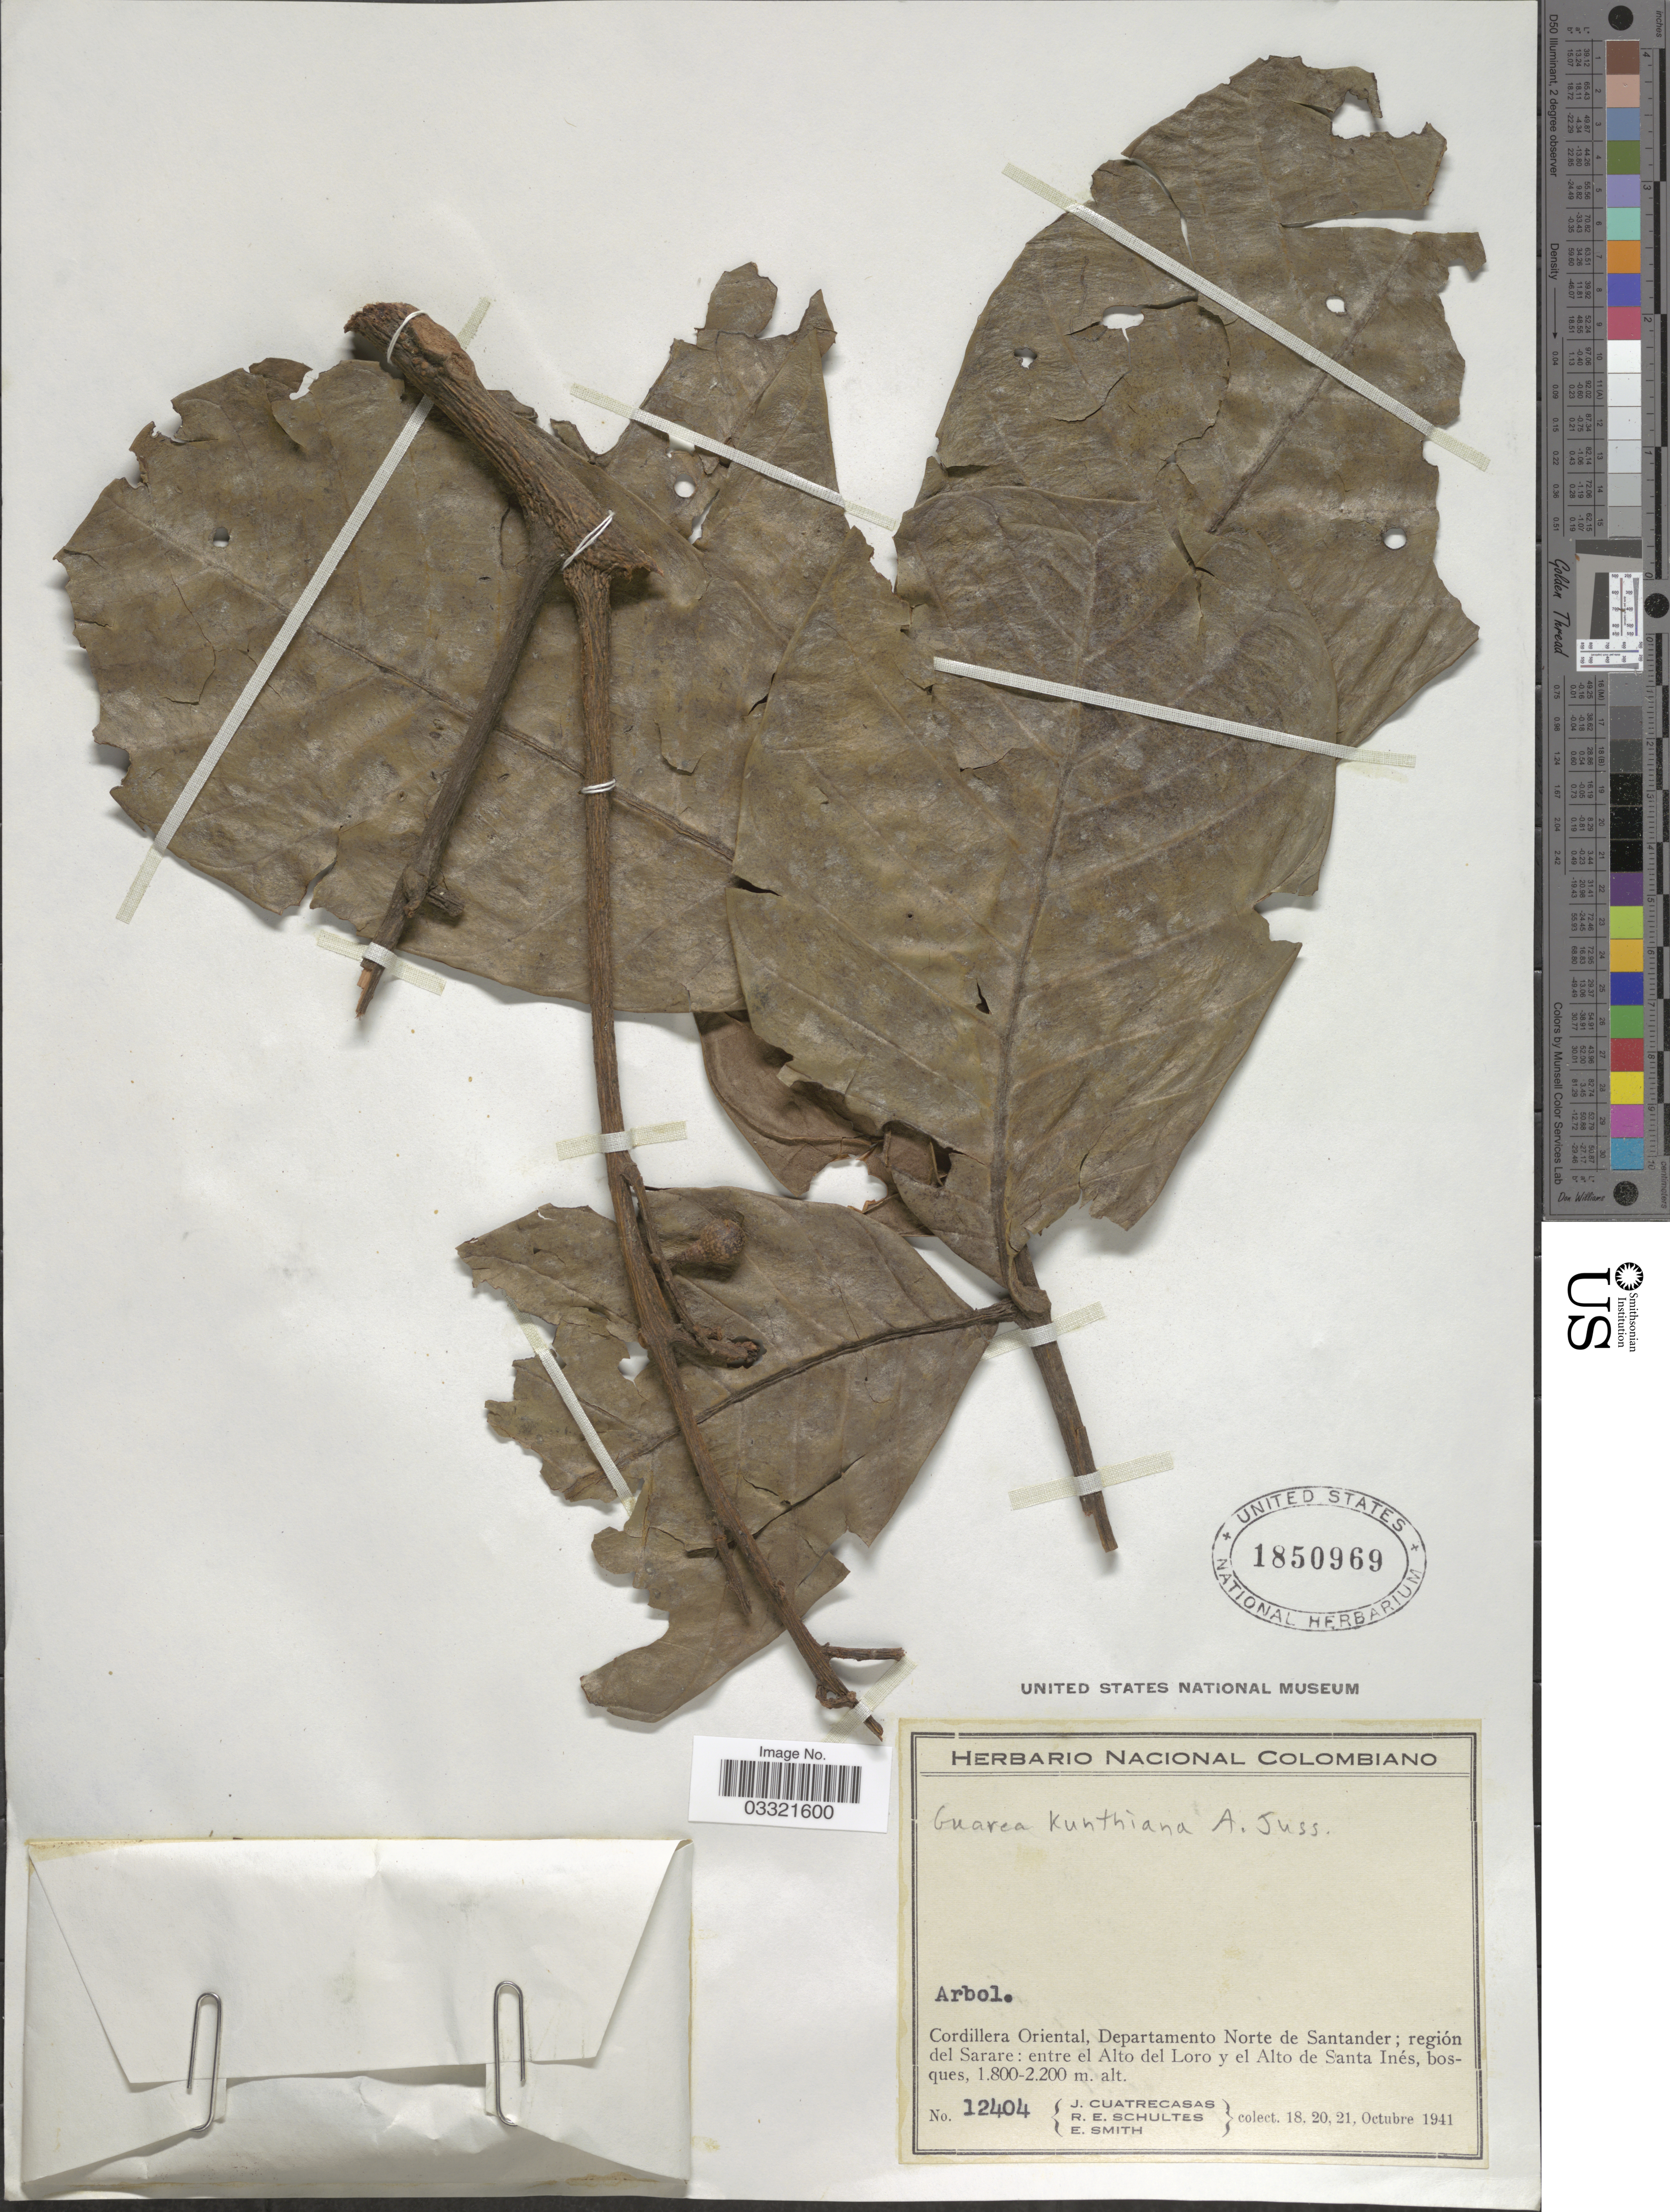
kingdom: Plantae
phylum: Tracheophyta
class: Magnoliopsida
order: Sapindales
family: Meliaceae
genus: Guarea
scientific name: Guarea kunthiana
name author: A. Juss.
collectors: J. Cuatrecasas, R. E. Schultes & E. Smith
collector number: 12404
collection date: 1941-10-18/1941-10-21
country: Colombia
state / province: Norte de Santander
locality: Cordillera Oriental, Departamento Norte de Santander; región del Sarare: entre el Alto del Loro y el Alto de Santa Inés.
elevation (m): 1800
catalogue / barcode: US 1850969